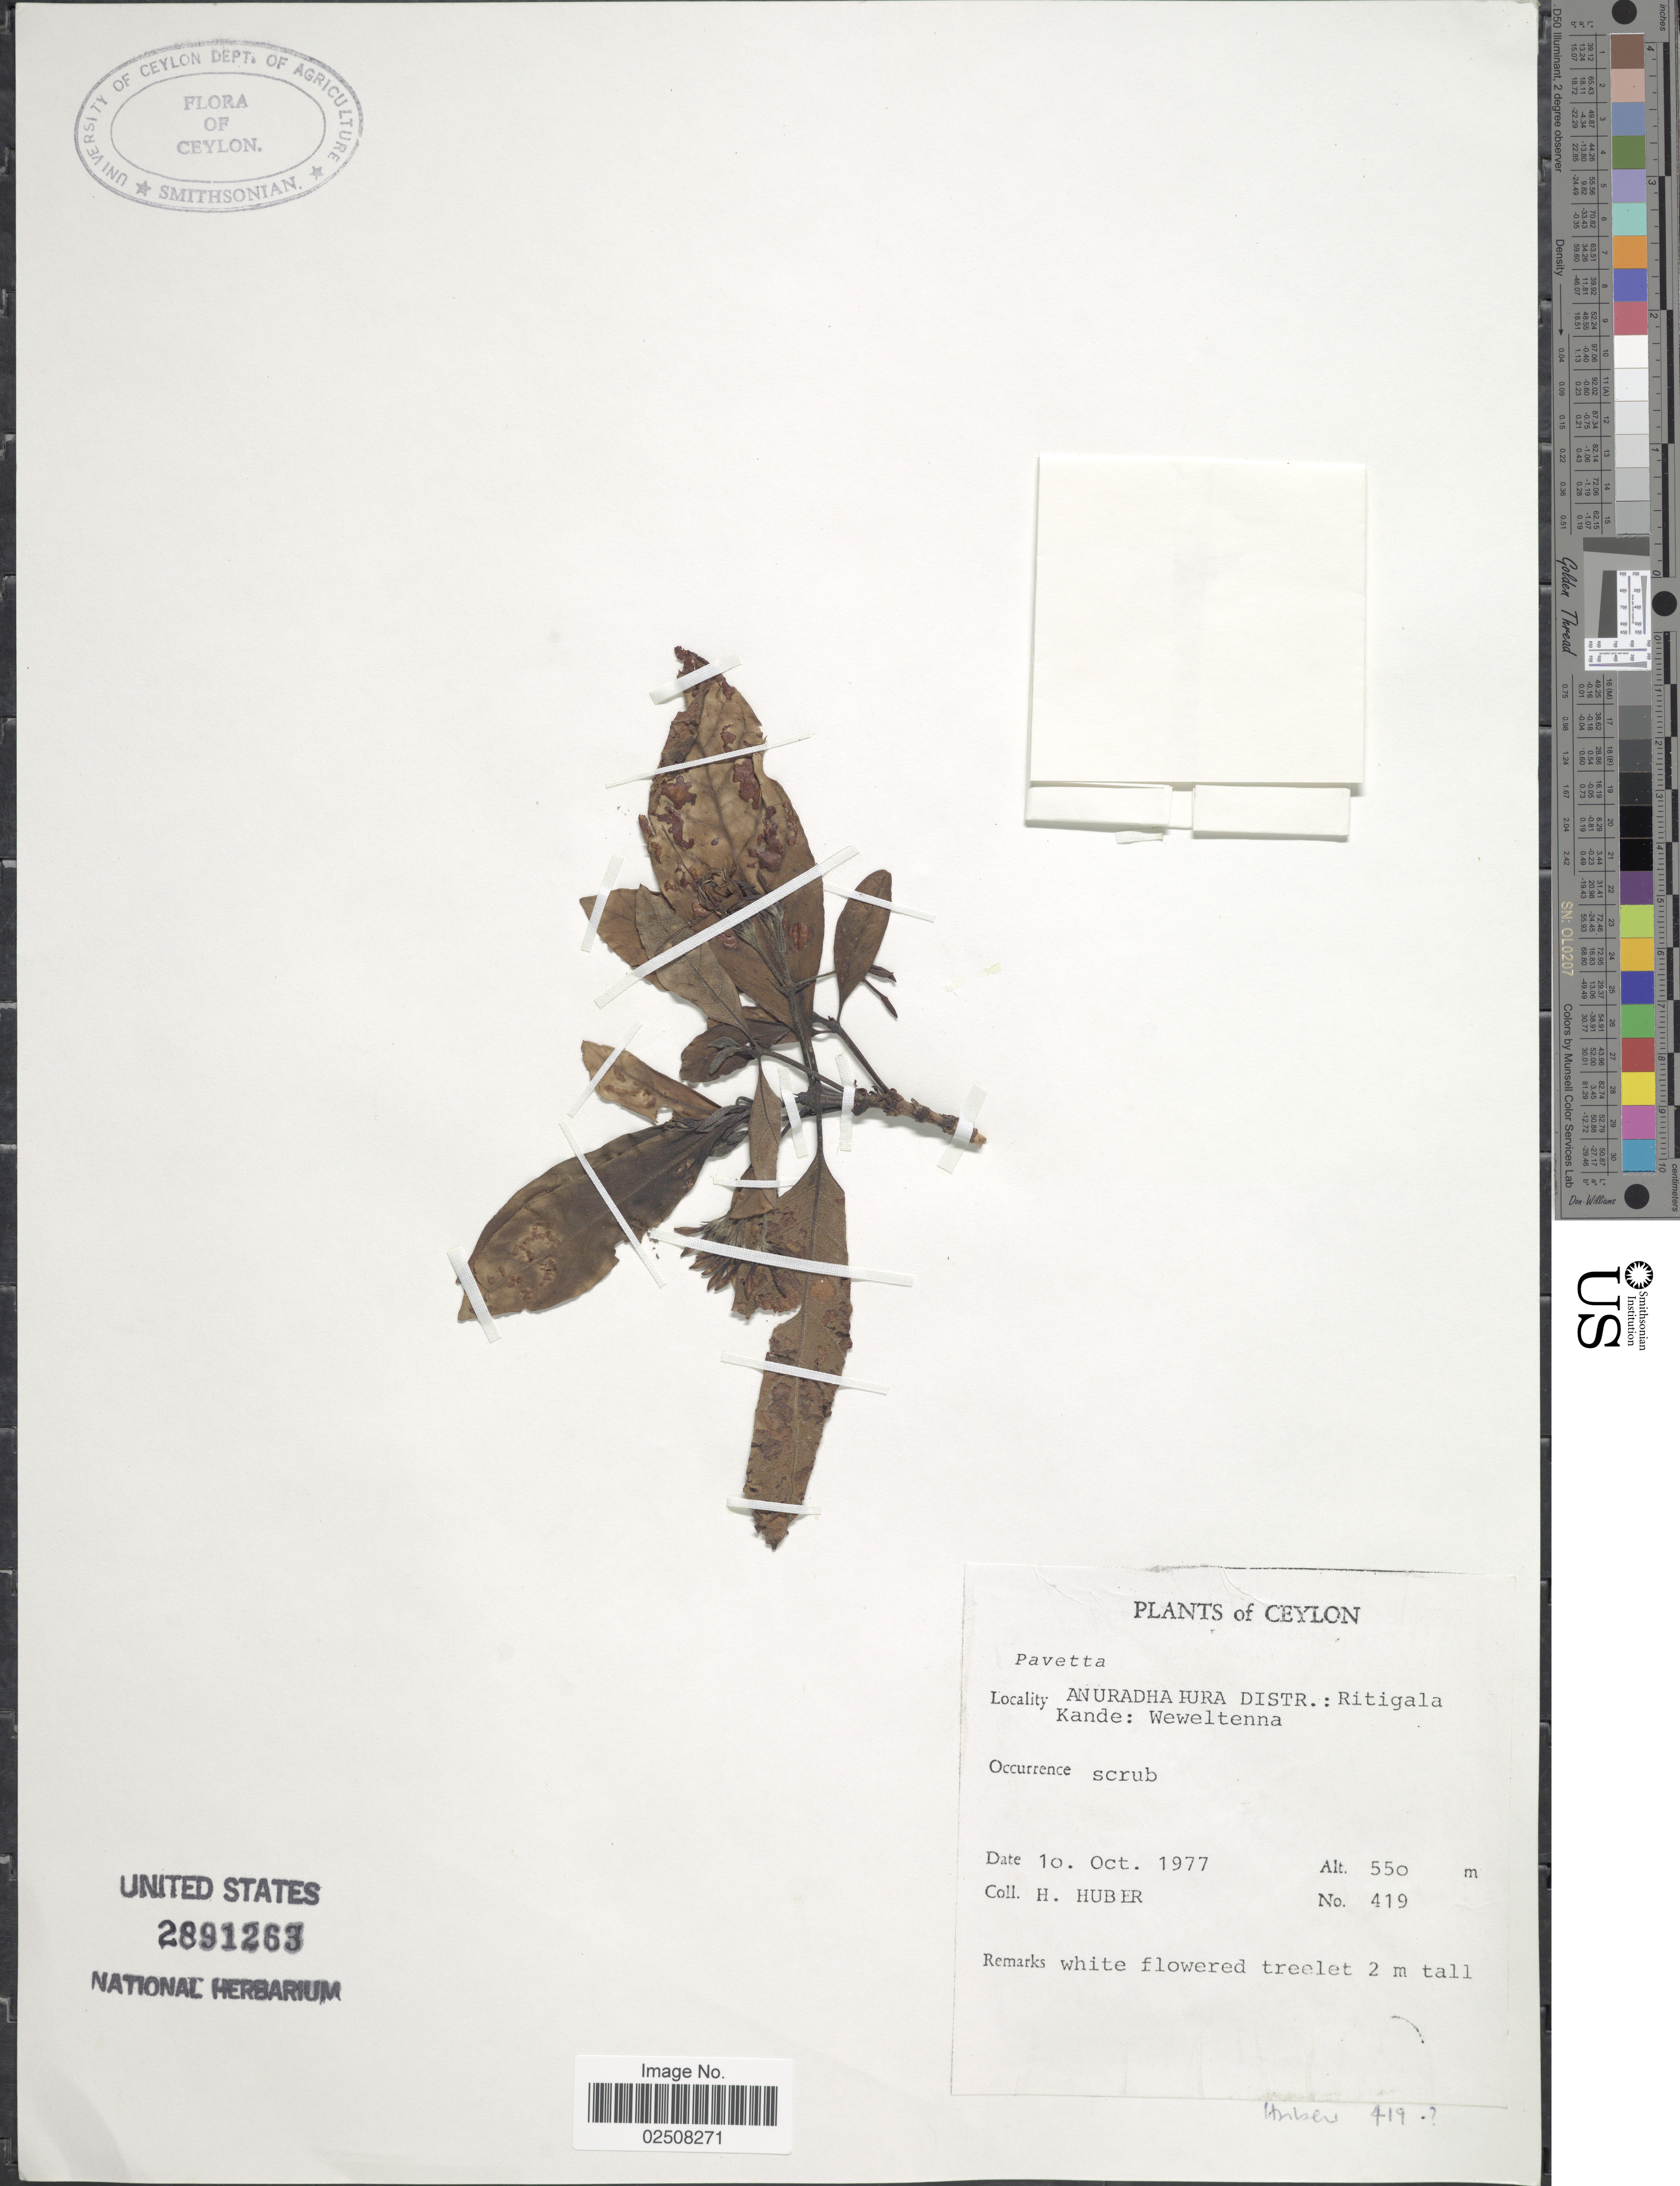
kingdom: Plantae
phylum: Tracheophyta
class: Magnoliopsida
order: Gentianales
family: Rubiaceae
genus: Pavetta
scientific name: Pavetta sp.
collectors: H. Huber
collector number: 419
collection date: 1977-10-10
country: Sri Lanka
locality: Ceylon, Anuradhapura Dist: Ritigala Kande: Weweltenna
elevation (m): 550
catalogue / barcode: US 2891263